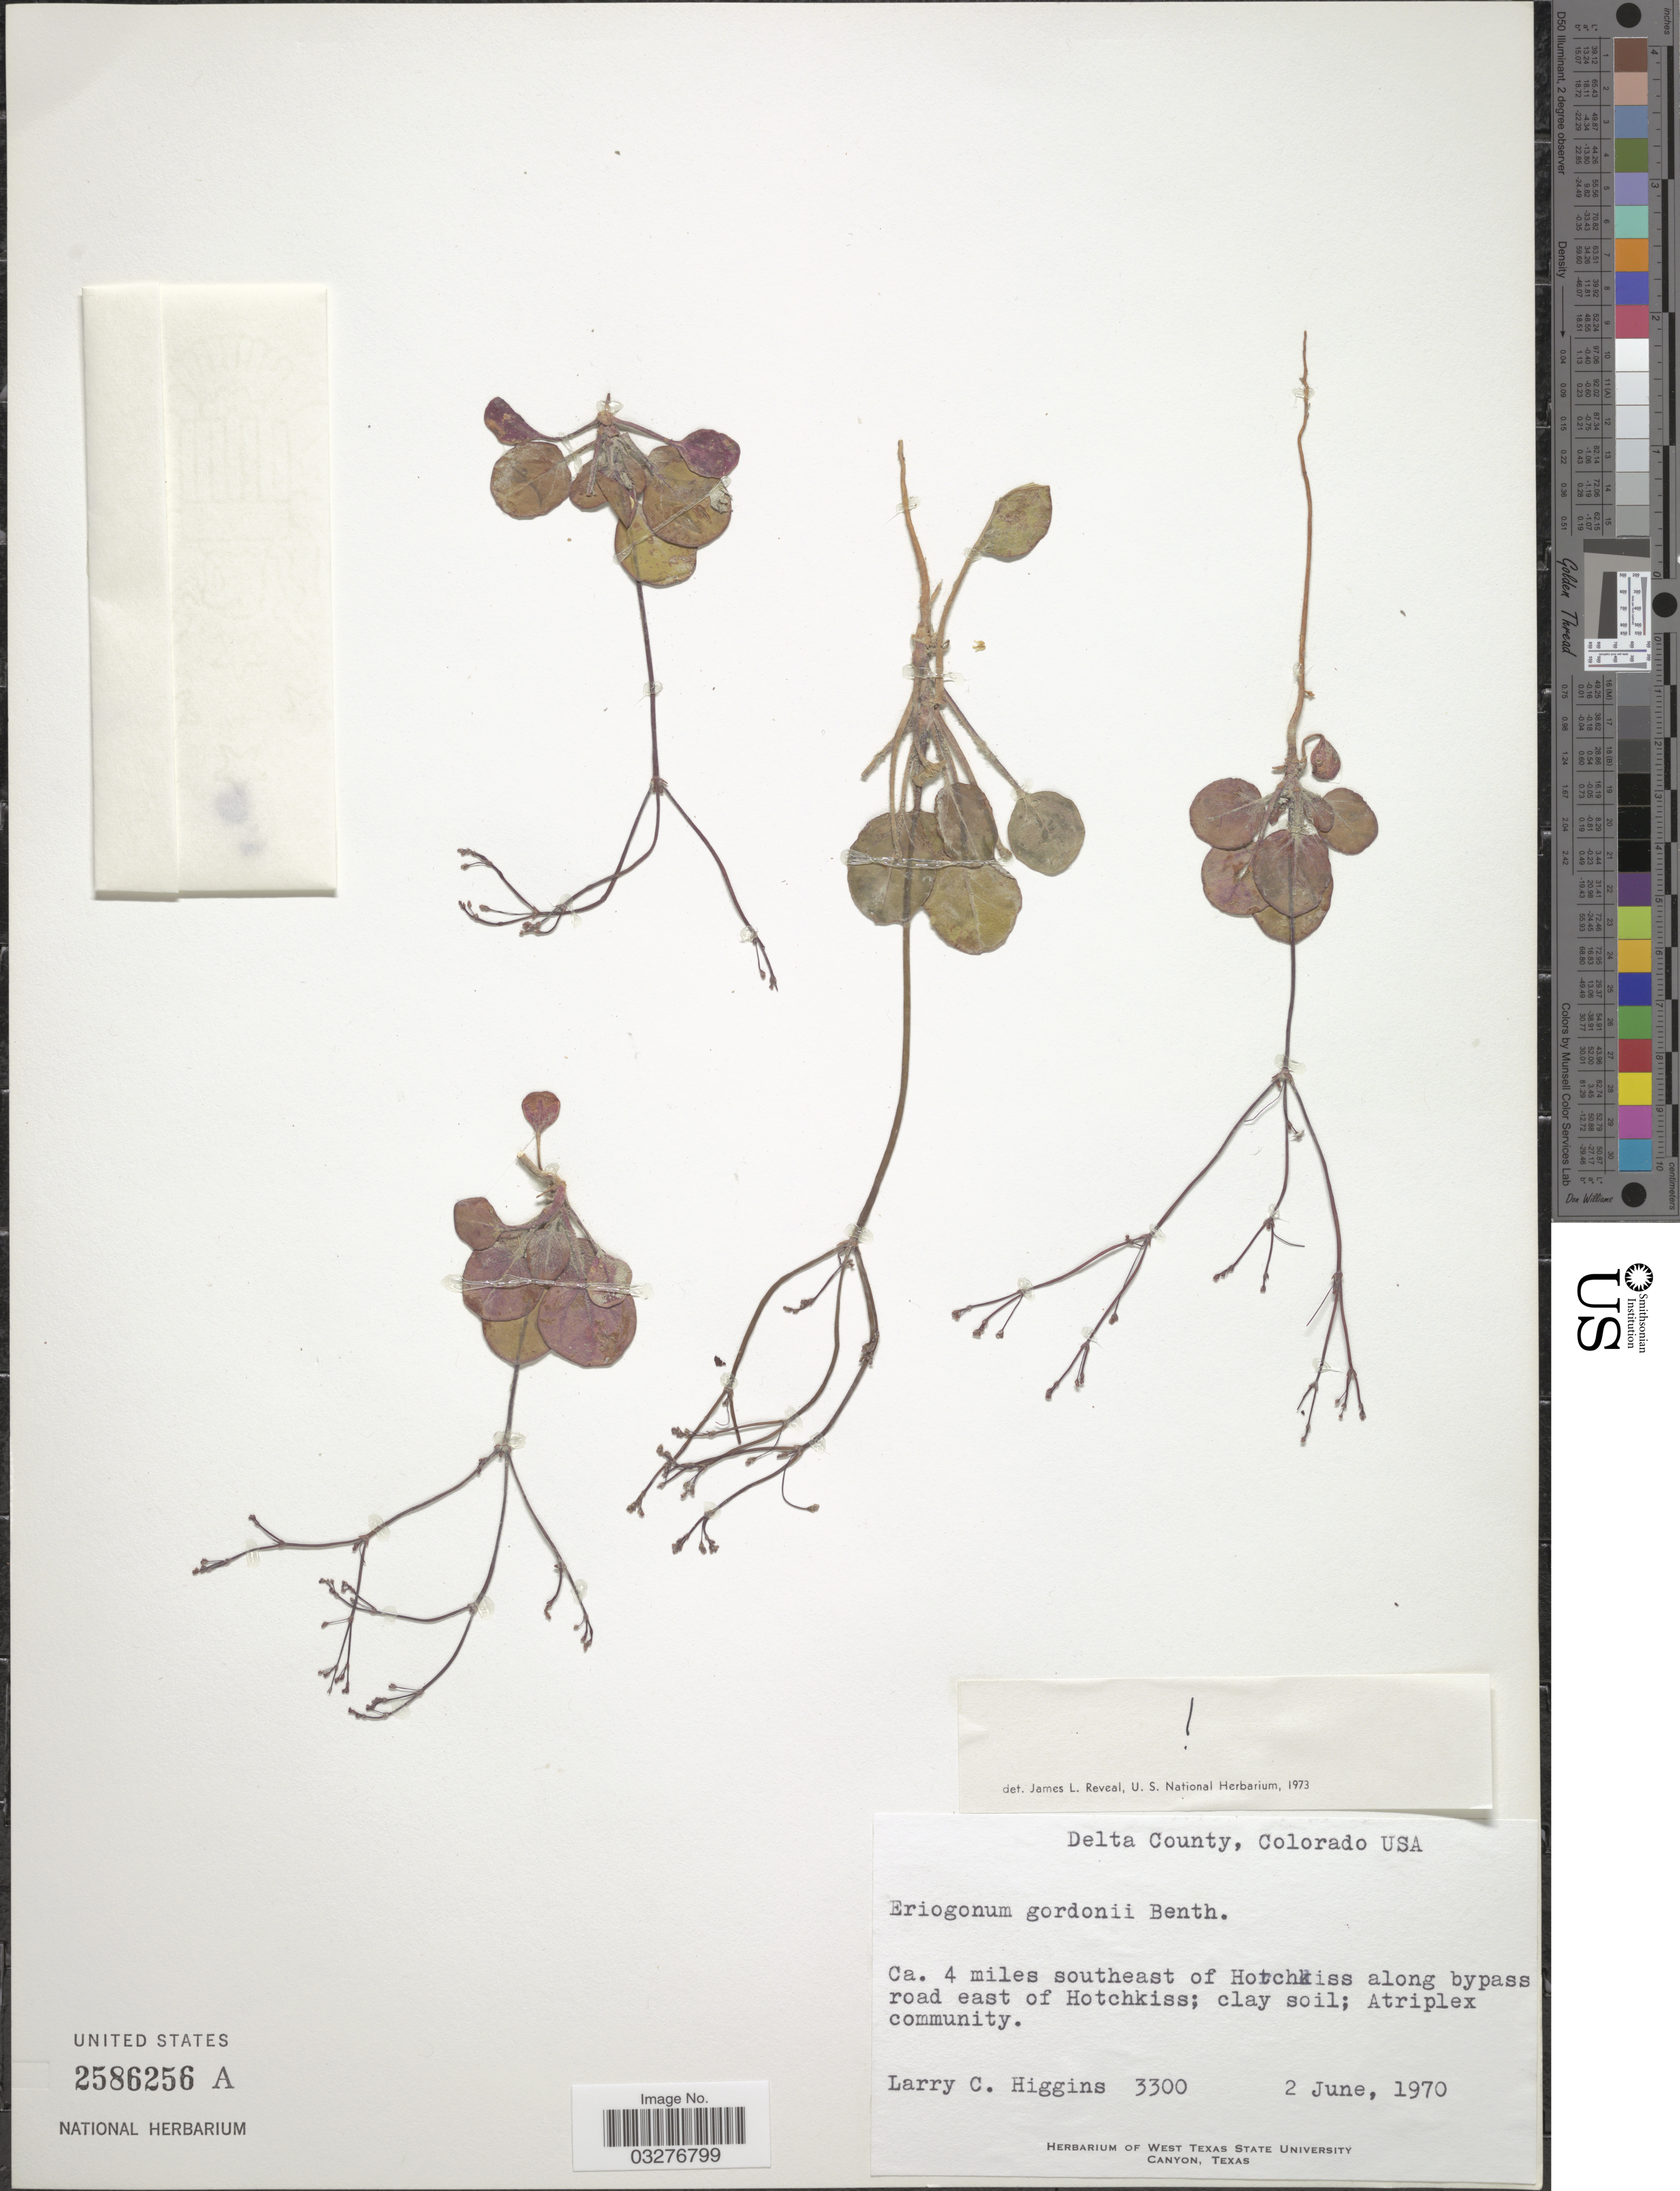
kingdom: Plantae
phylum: Tracheophyta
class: Magnoliopsida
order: Caryophyllales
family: Polygonaceae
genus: Eriogonum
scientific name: Eriogonum gordonii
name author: Benth.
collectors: L. Higgins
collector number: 3300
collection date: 1970-06-02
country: United States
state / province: Colorado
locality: Delta County, USA. Ca. 4 miles southeast of Hotchkiss along bypass road east of Hotchkiss.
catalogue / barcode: US 2586256A